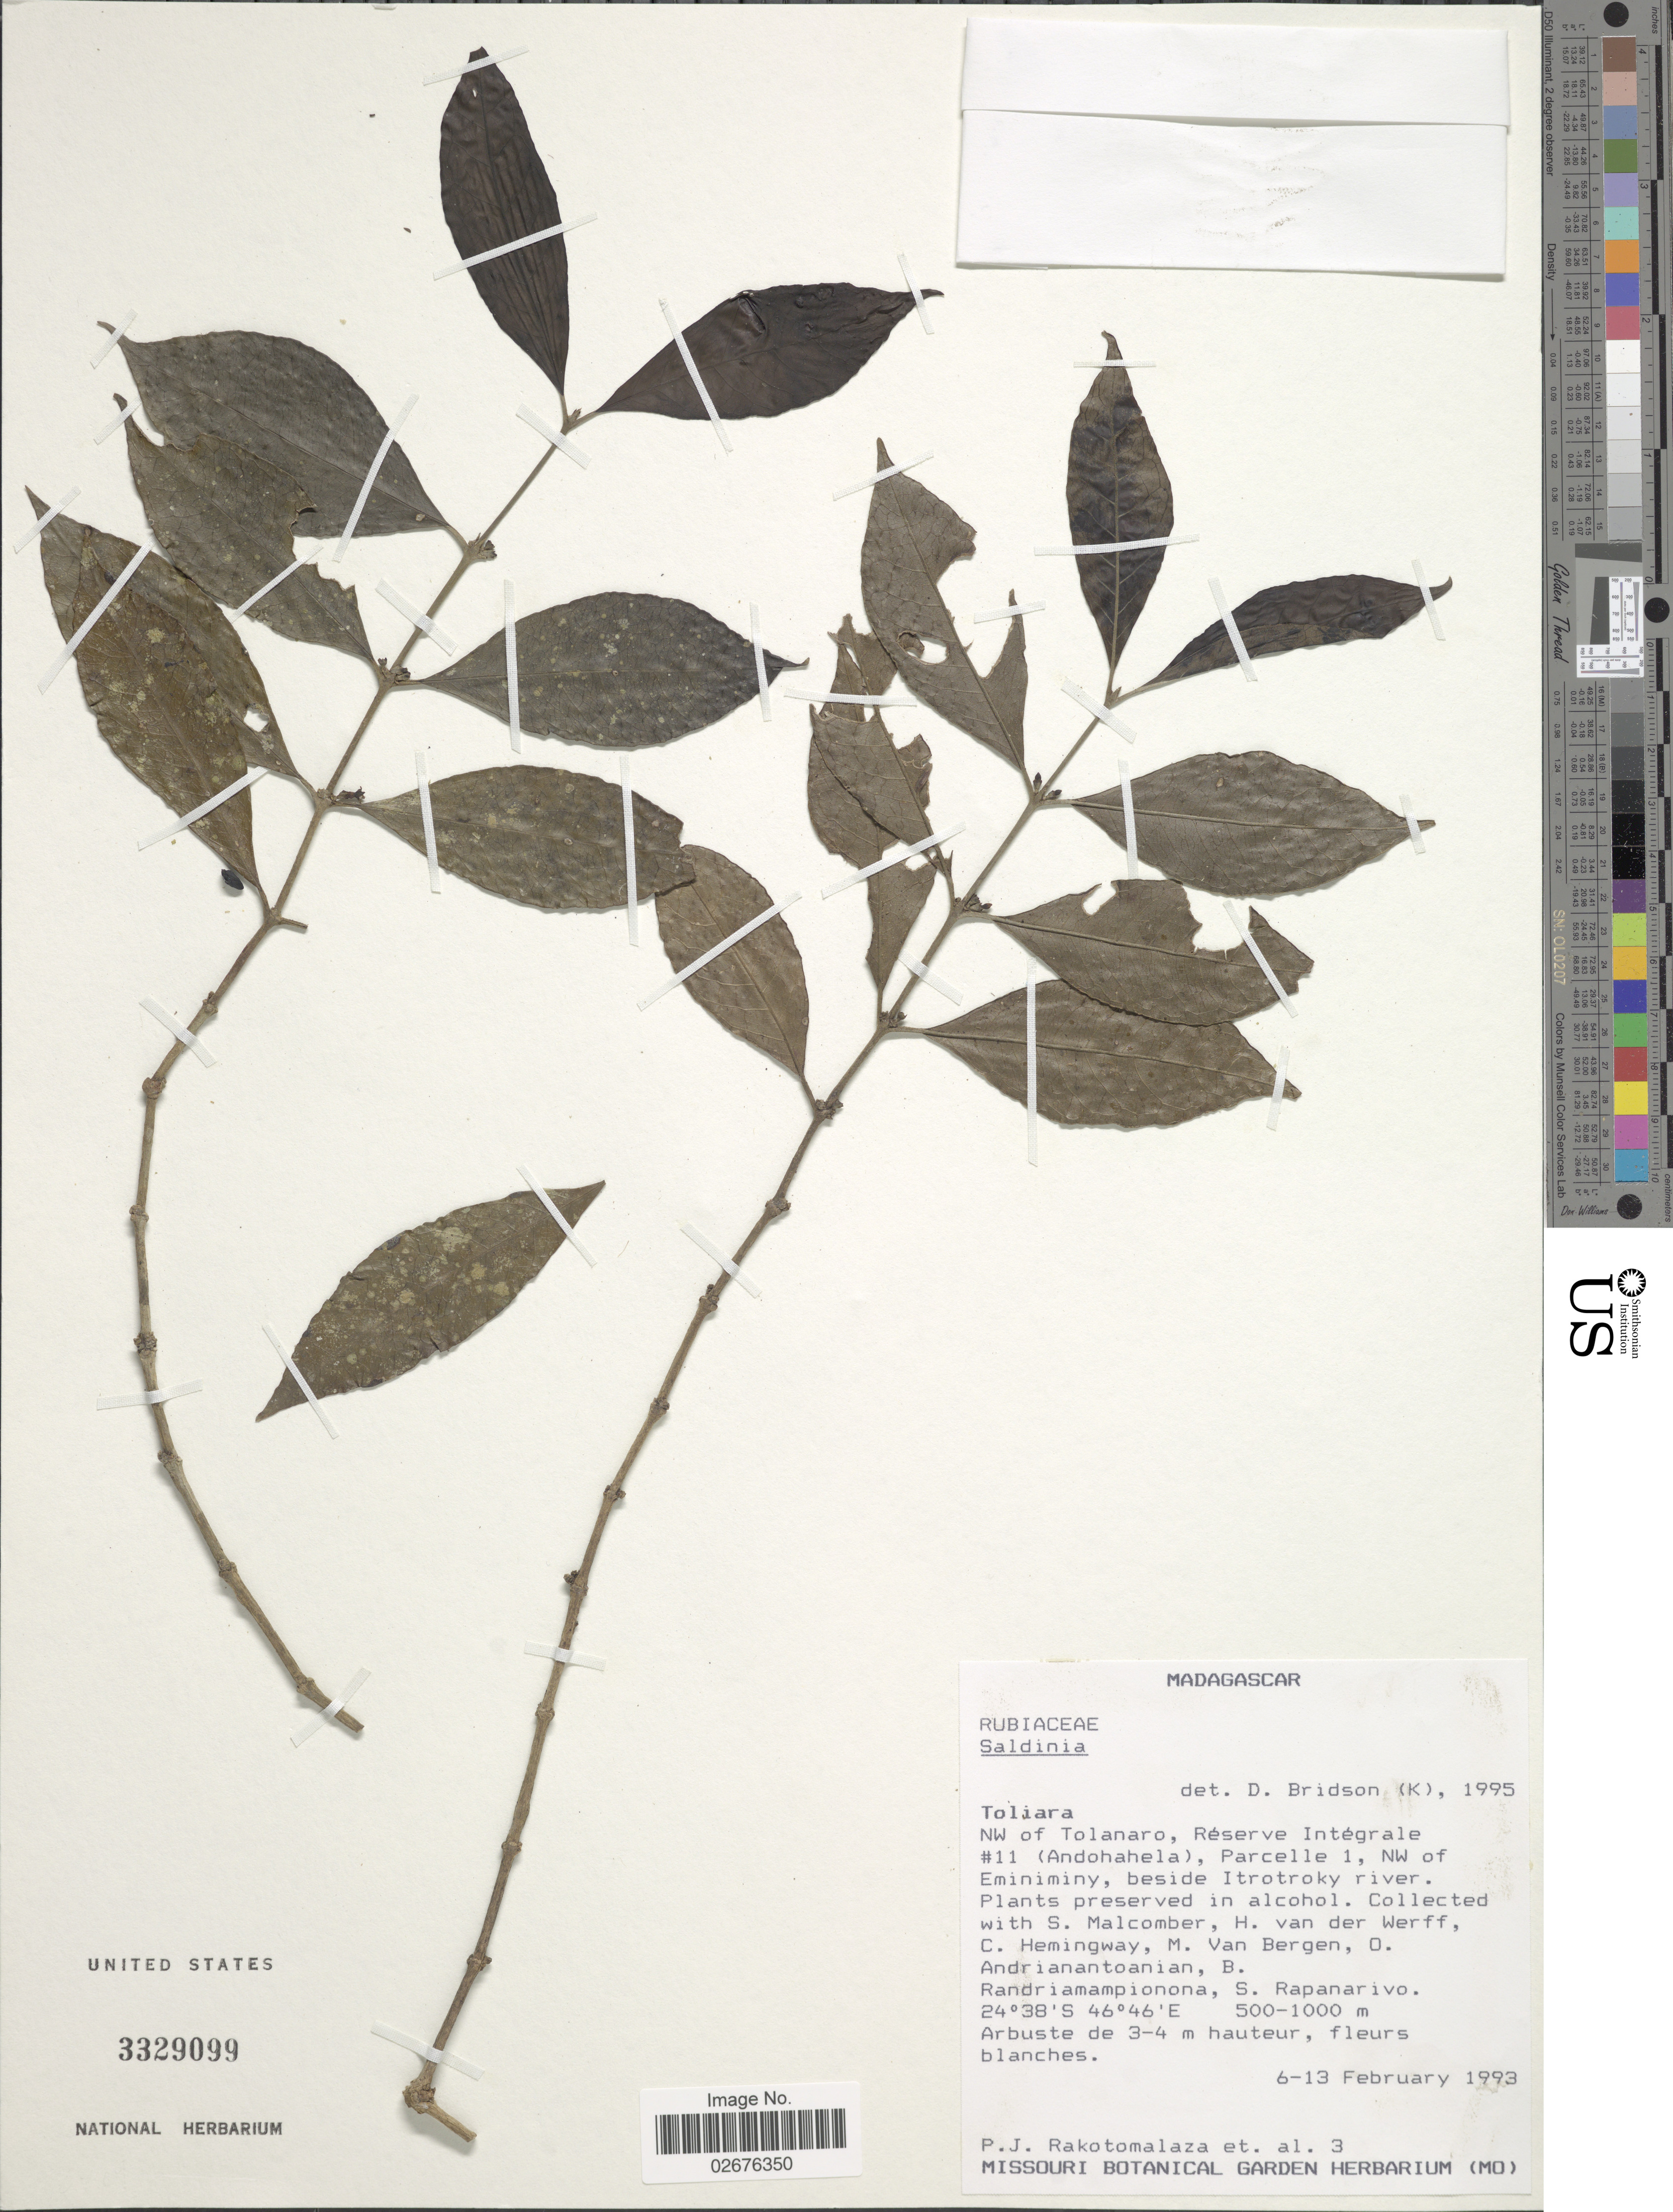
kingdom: Plantae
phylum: Tracheophyta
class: Magnoliopsida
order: Gentianales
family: Rubiaceae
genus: Saldinia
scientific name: Saldinia sp.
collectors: P. J. Rakotomalaza, S. T. Malcomber, M. van Bergen, O. Andrianantoanina & et al.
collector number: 3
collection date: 1993-02-06/1993-02-13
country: Madagascar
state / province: Anosy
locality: NW of Tolanaro, Reserve Integrale #11 (Andohahela), Parcelle 1, NW of Eminiminy, beside Itrotroky river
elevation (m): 500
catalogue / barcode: US 3329099